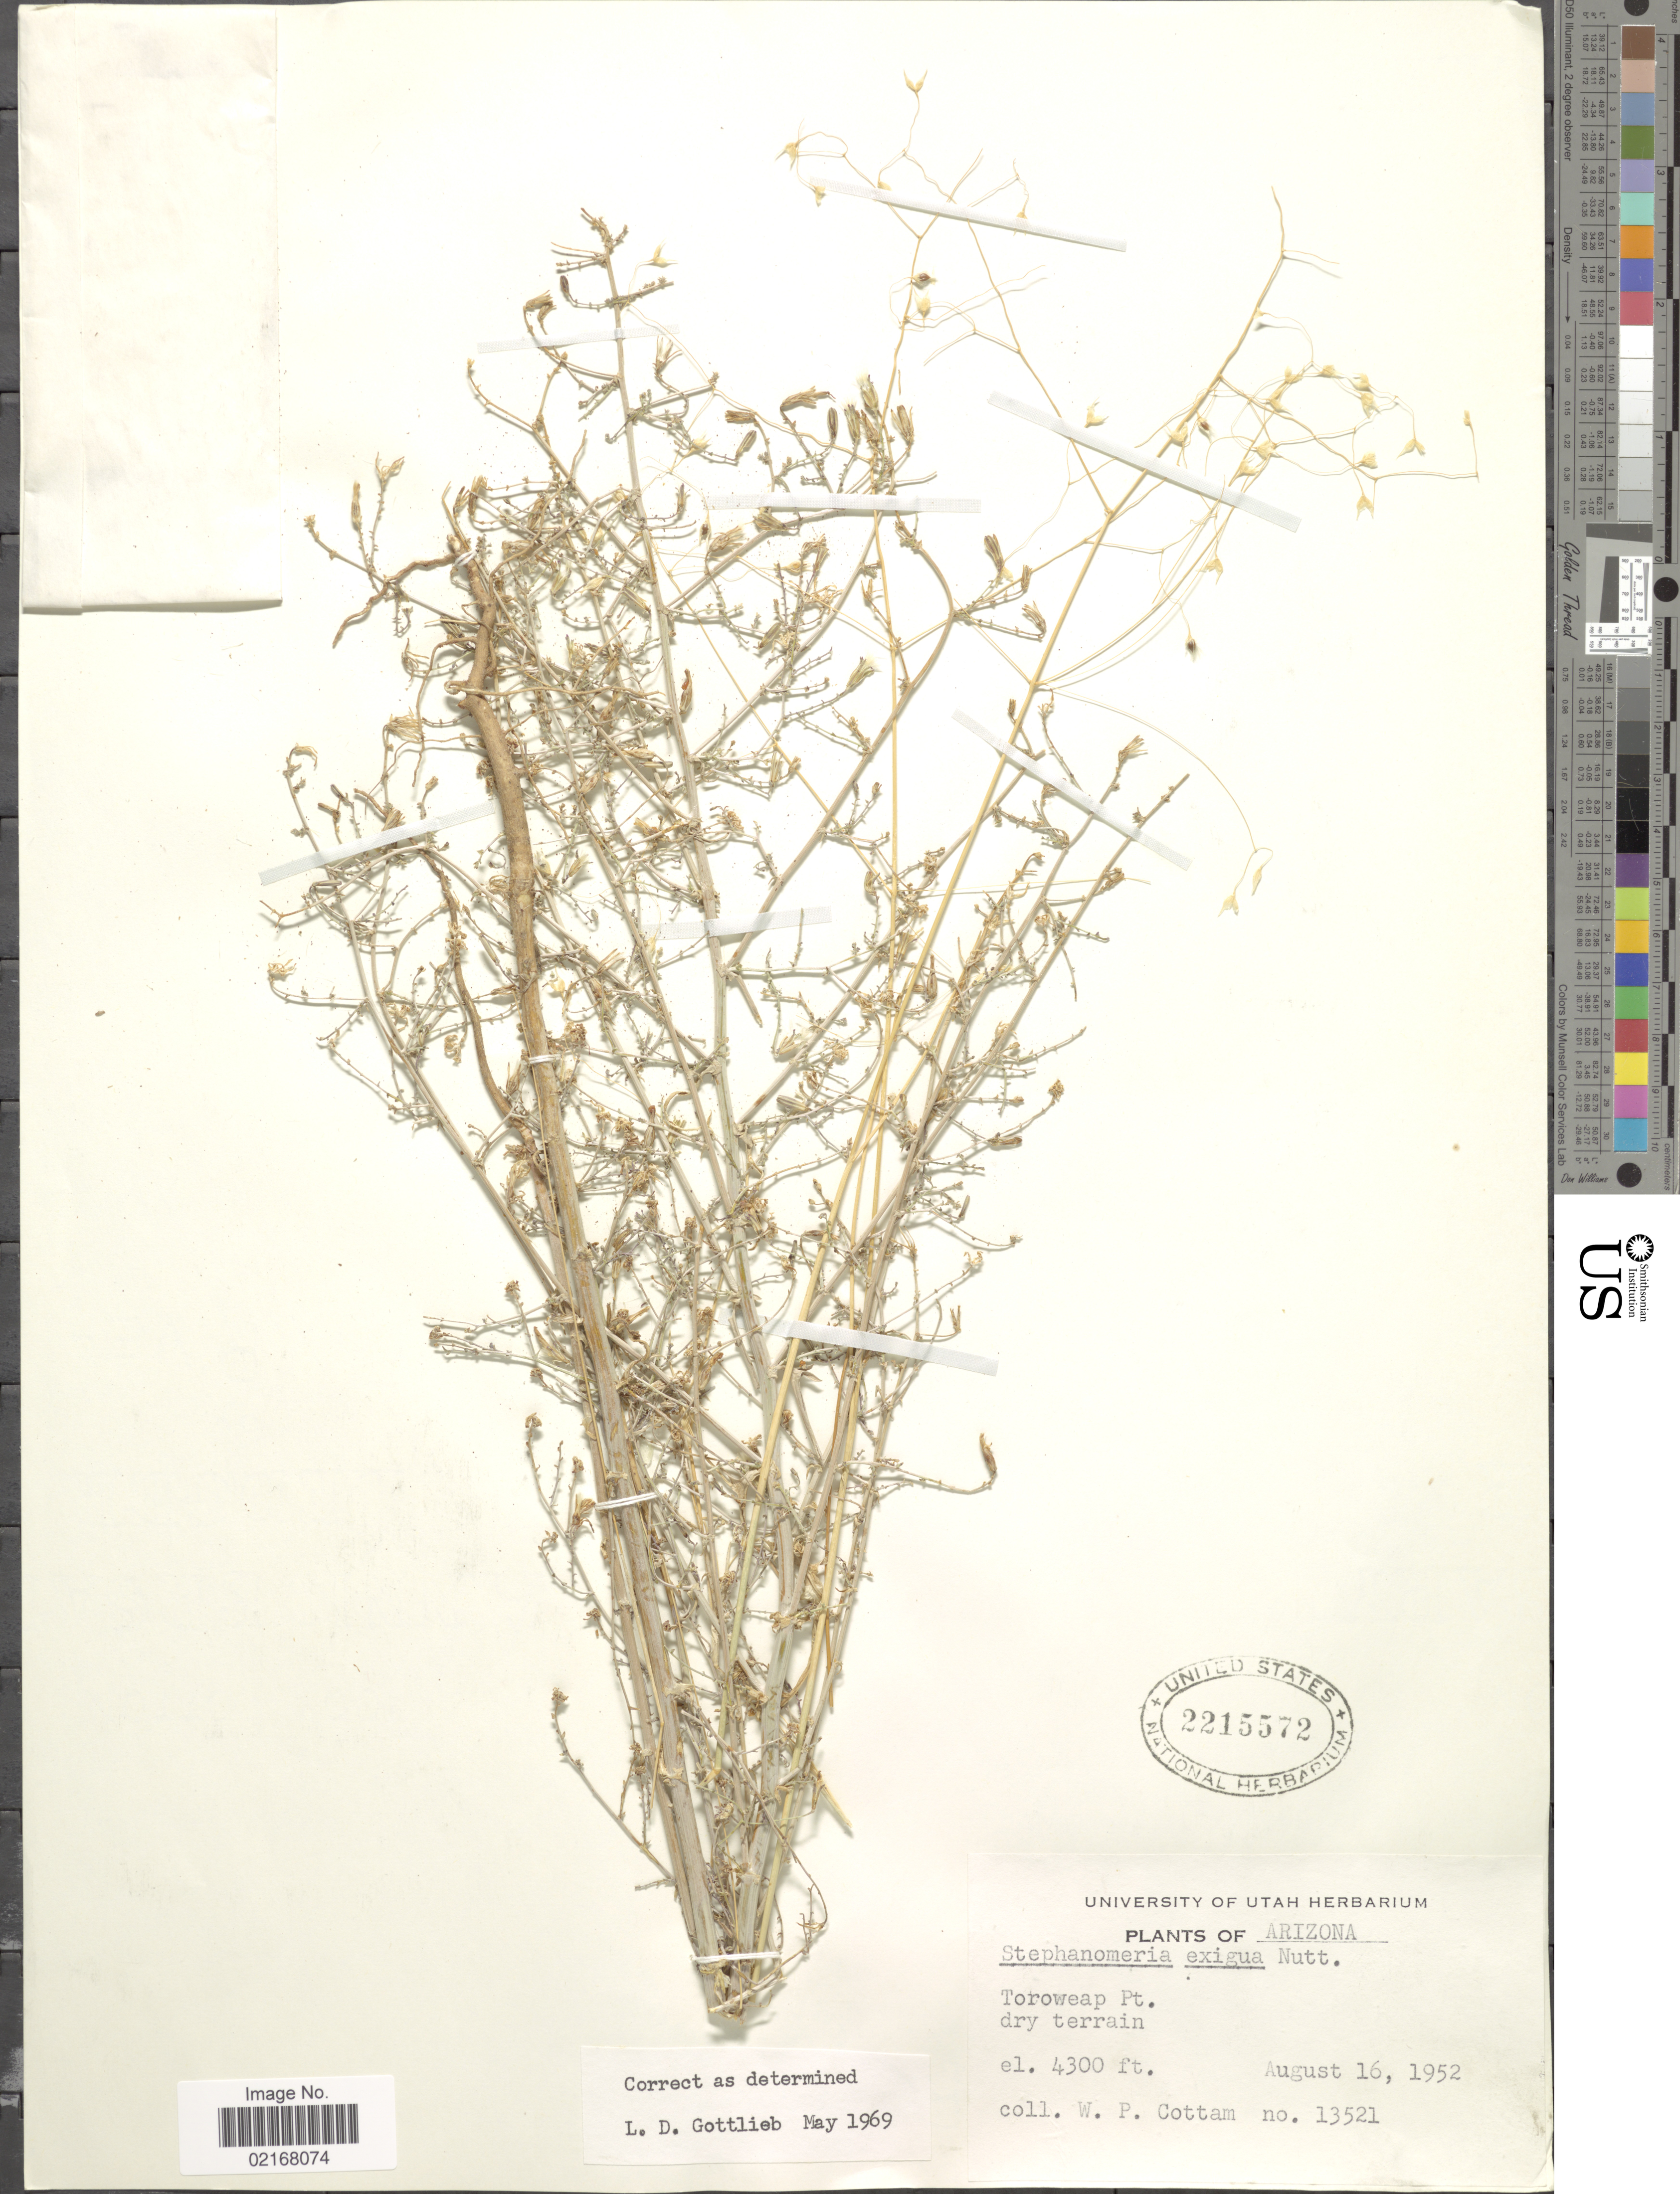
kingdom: Plantae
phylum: Tracheophyta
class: Magnoliopsida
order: Asterales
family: Asteraceae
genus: Stephanomeria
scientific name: Stephanomeria exigua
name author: Nutt.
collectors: W. Cottam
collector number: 13521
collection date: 1952-08-16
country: United States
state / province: Arizona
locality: Toroweap Pt. dry terrain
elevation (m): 1311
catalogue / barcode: US 2215572